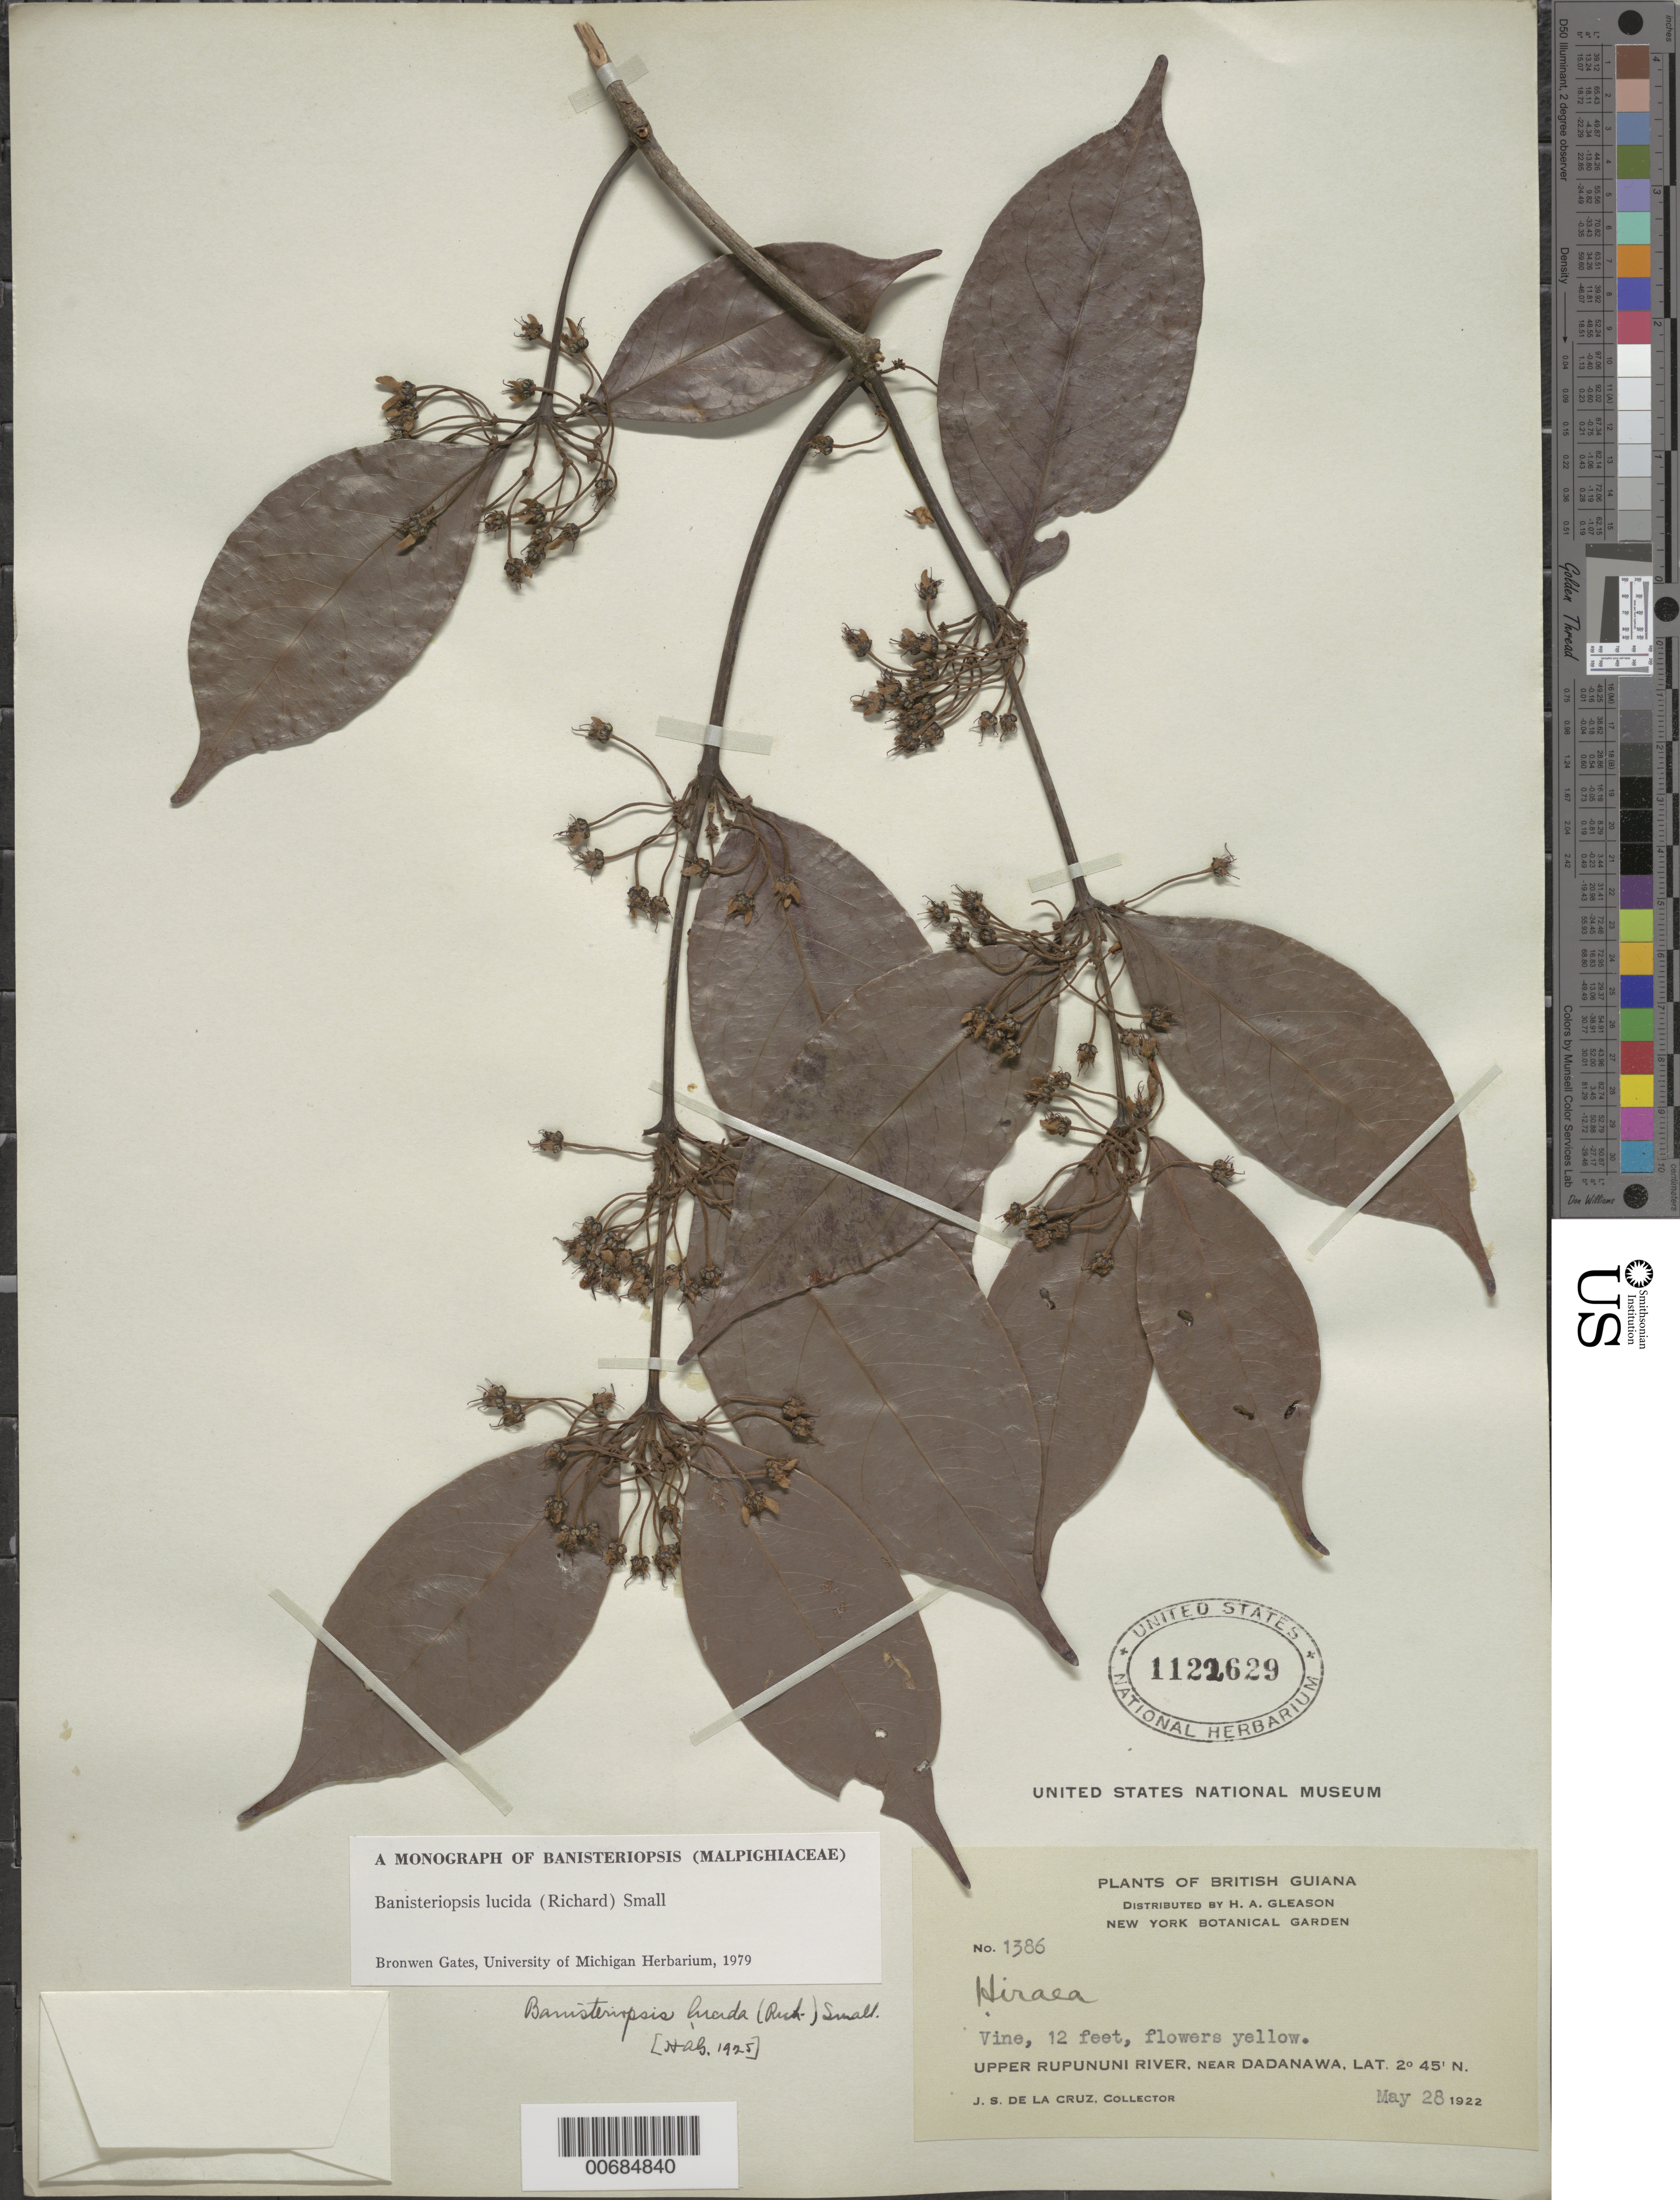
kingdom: Plantae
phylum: Tracheophyta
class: Magnoliopsida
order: Malpighiales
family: Malpighiaceae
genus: Banisteriopsis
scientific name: Banisteriopsis lucida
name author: (Rich.) Small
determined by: Gates, B.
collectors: J. S. de la Cruz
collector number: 1386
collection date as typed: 28-May-22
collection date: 1922-05-28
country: Guyana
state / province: U. Takutu-U. Essequibo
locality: Dadanawa, vic., upper Rupununi R.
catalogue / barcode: US 1122629